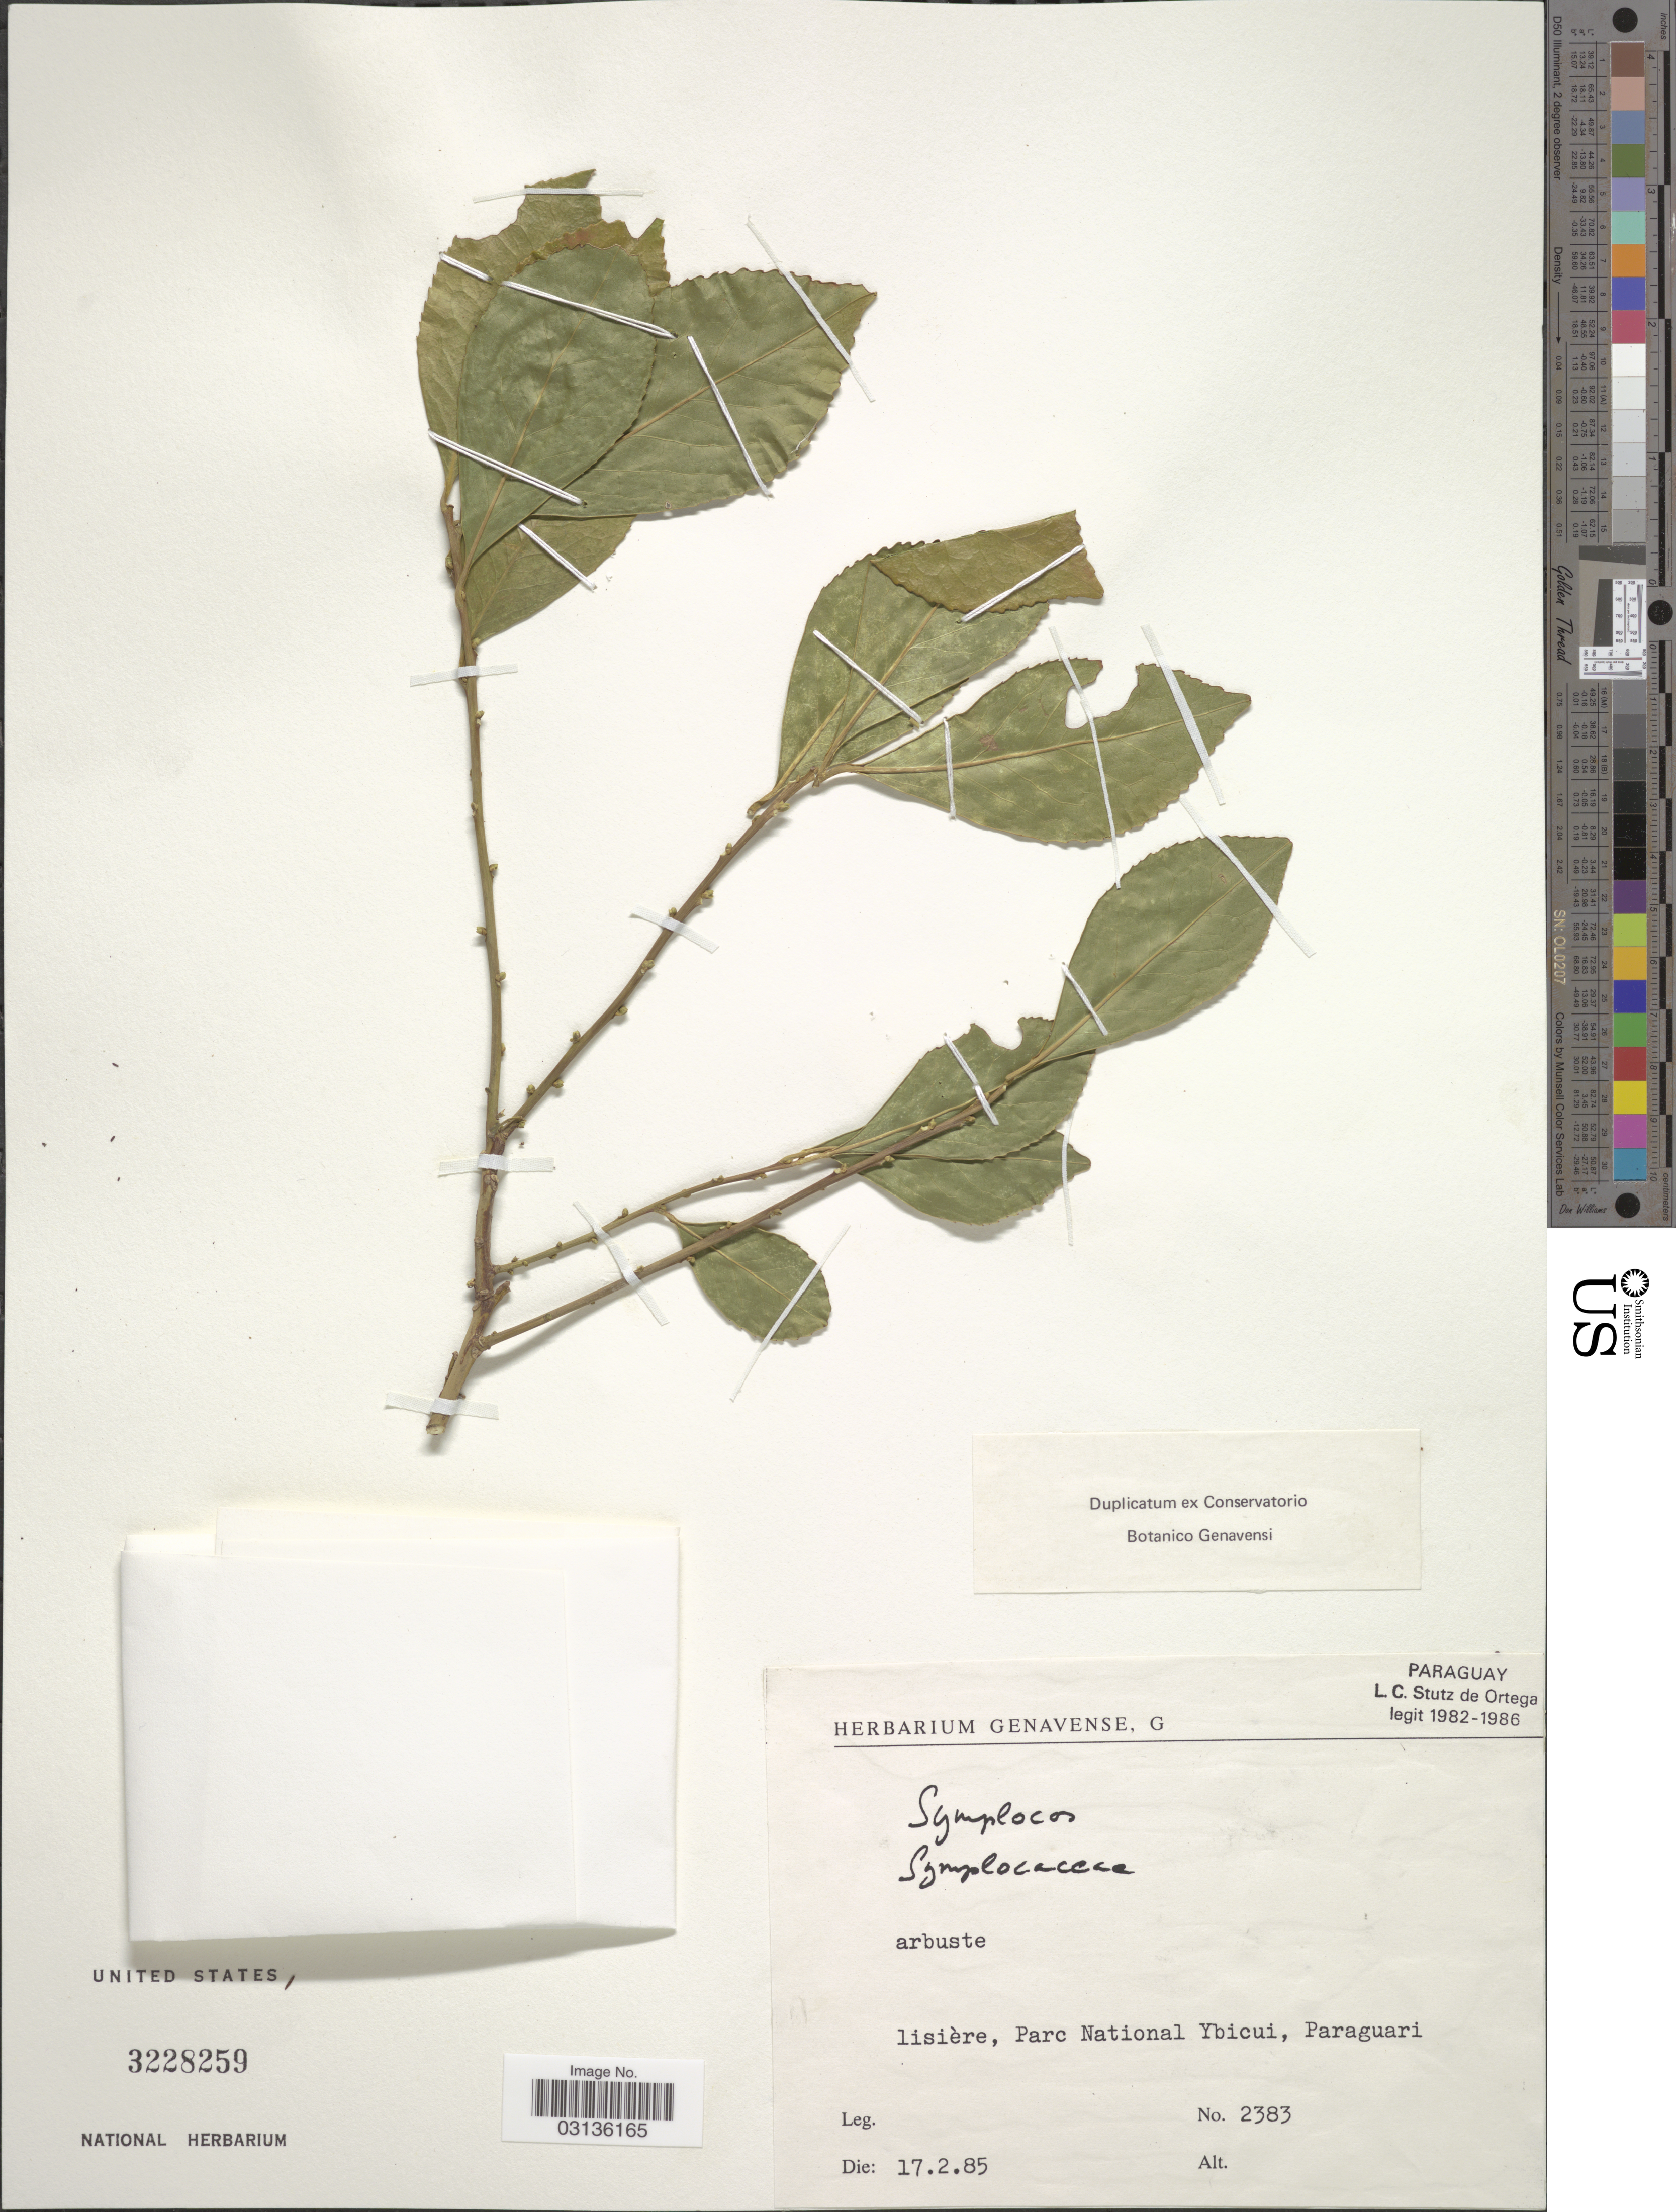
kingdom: Plantae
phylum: Tracheophyta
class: Magnoliopsida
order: Ericales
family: Symplocaceae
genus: Symplocos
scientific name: Symplocos sp.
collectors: L. C. Stutz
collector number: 2383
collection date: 1985-02-17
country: Paraguay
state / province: Paraguari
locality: Lisière, Parc National Ybicui.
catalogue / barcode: US 3228259